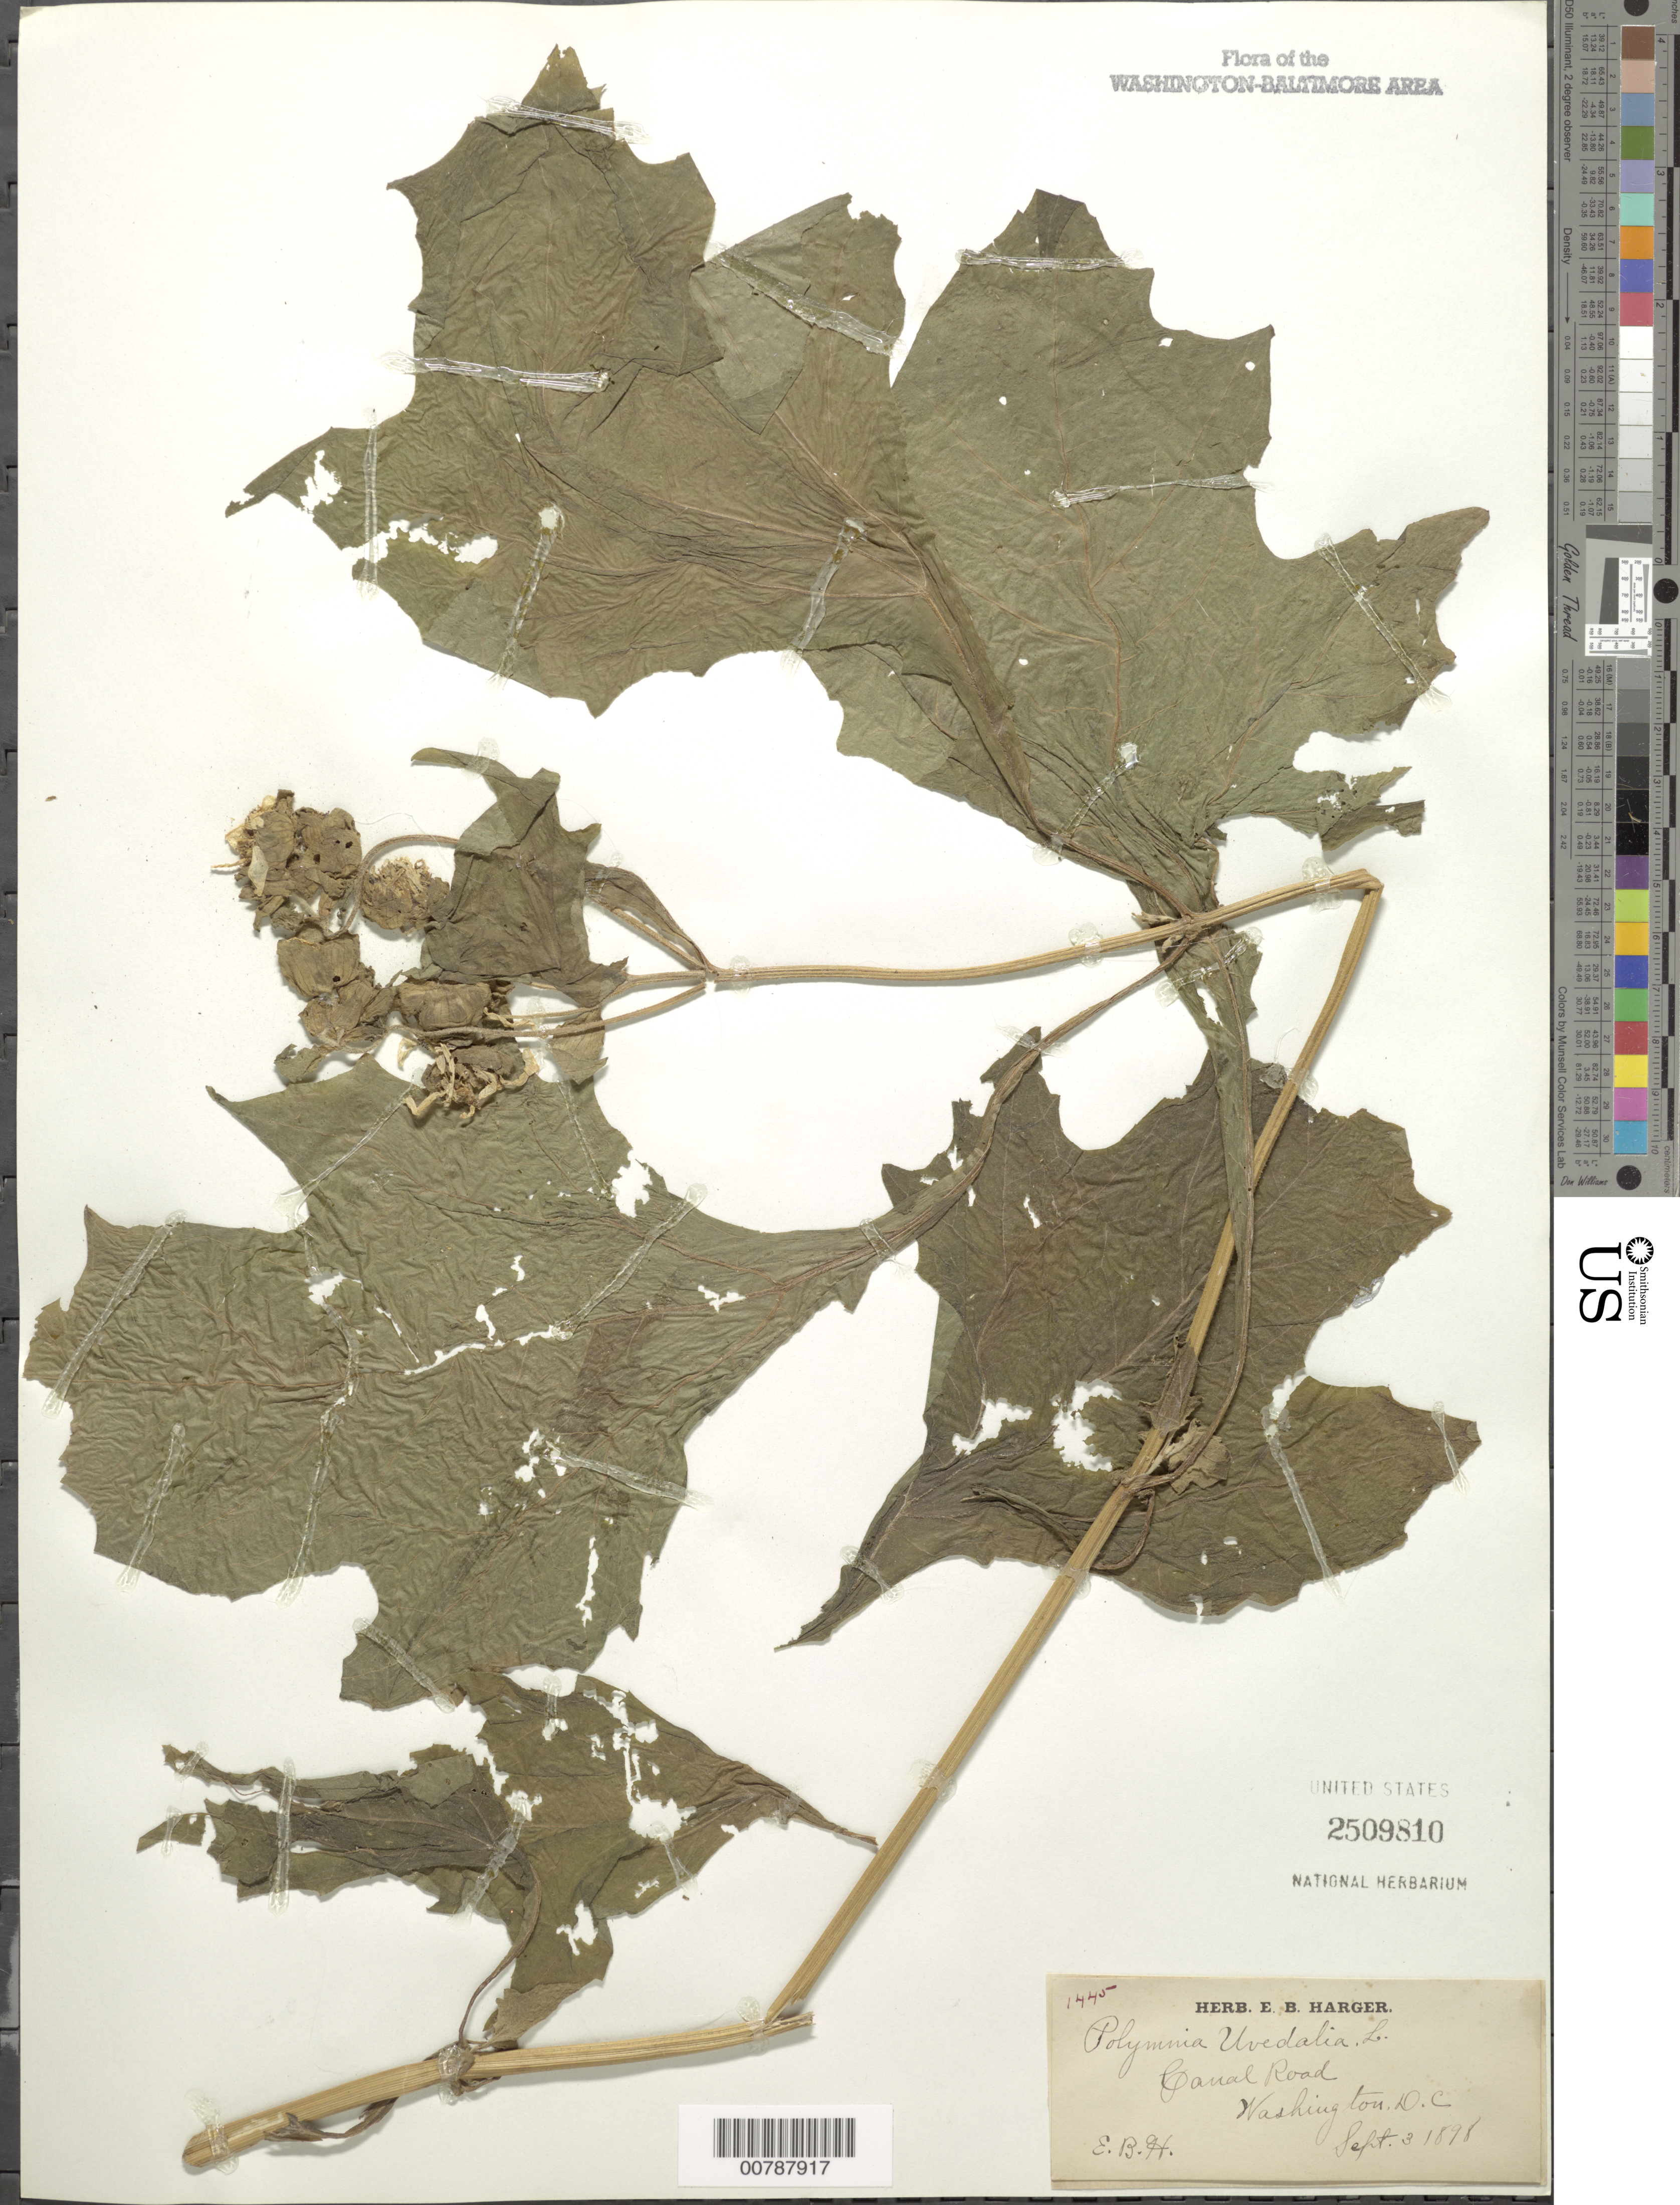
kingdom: Plantae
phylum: Tracheophyta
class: Magnoliopsida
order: Asterales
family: Asteraceae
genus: Smallanthus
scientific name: Smallanthus uvedalia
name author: (L.) Mack. ex Mack.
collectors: E. B. Harger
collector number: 1445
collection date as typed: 03 Sep 1898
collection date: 1898-09-03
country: United States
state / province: District of Columbia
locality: Canal Road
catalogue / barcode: US 2509810